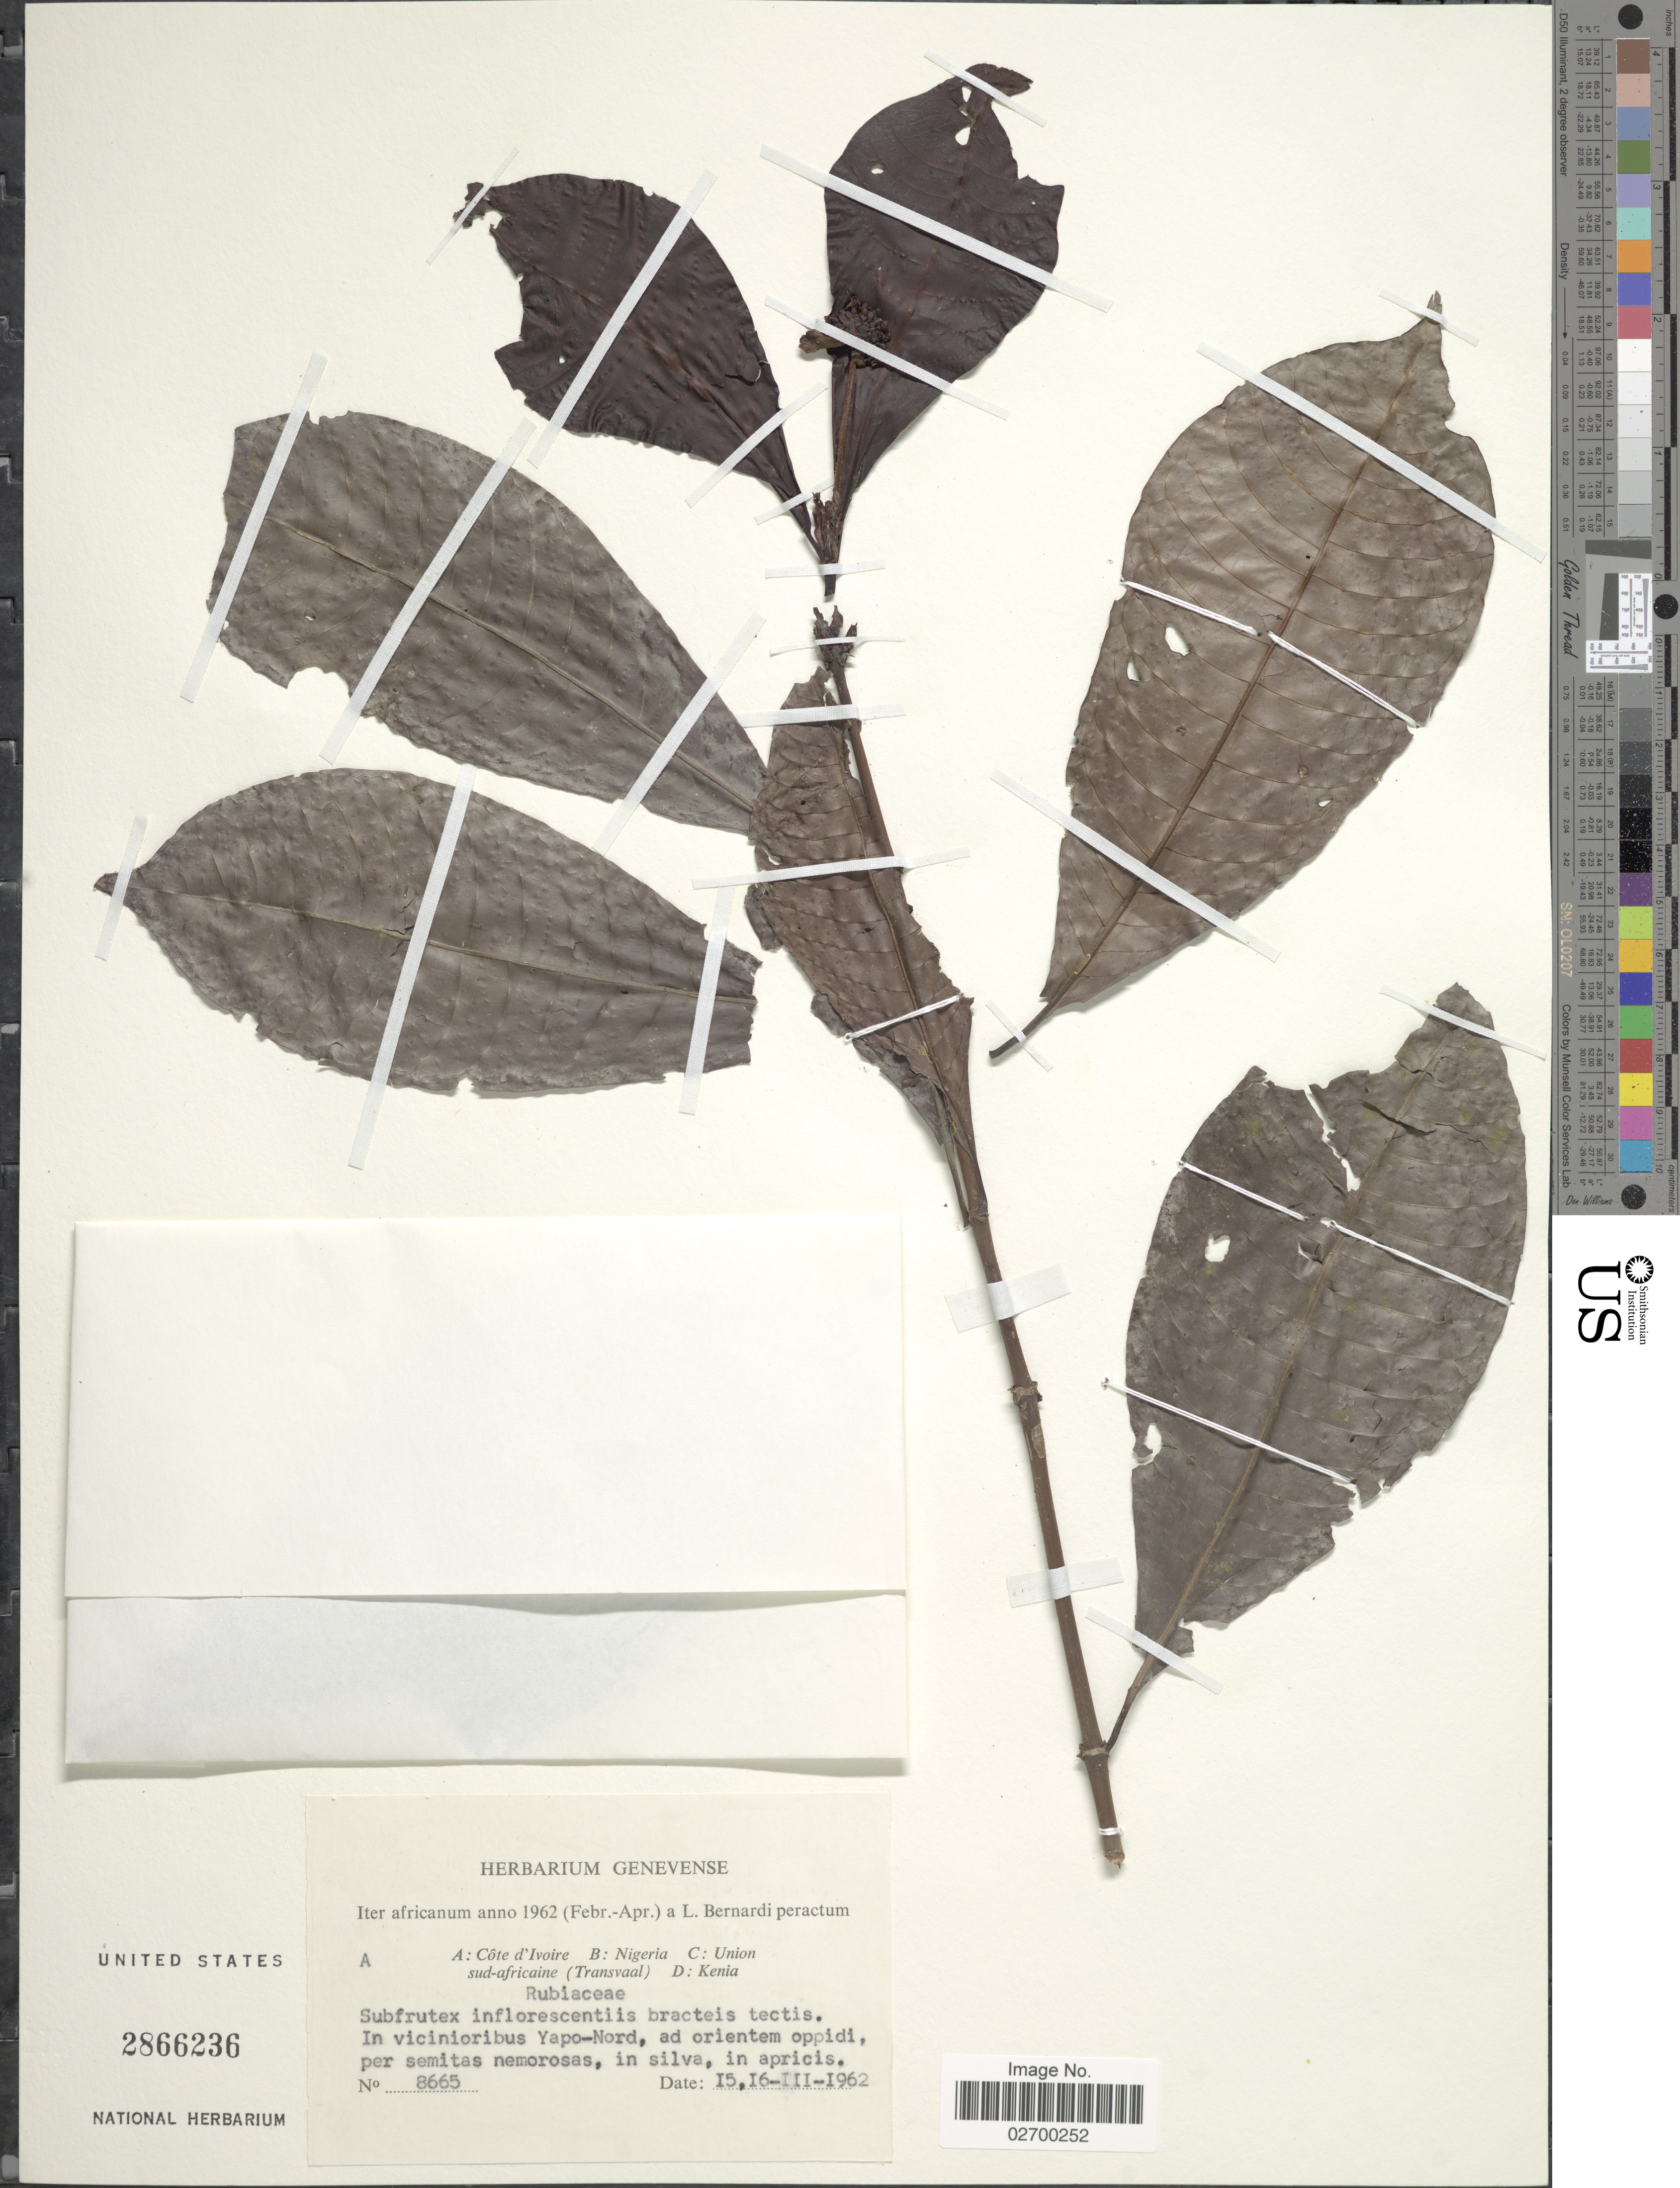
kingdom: Plantae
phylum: Tracheophyta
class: Magnoliopsida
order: Gentianales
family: Rubiaceae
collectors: L. Bernardi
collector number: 8665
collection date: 1962-03-15/1962-03-16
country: Ivory Coast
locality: In vicinioribus Yapo-Nord, ad orientem oppidi per semitas nemorosas, in silva in apricis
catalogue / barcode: US 2866236